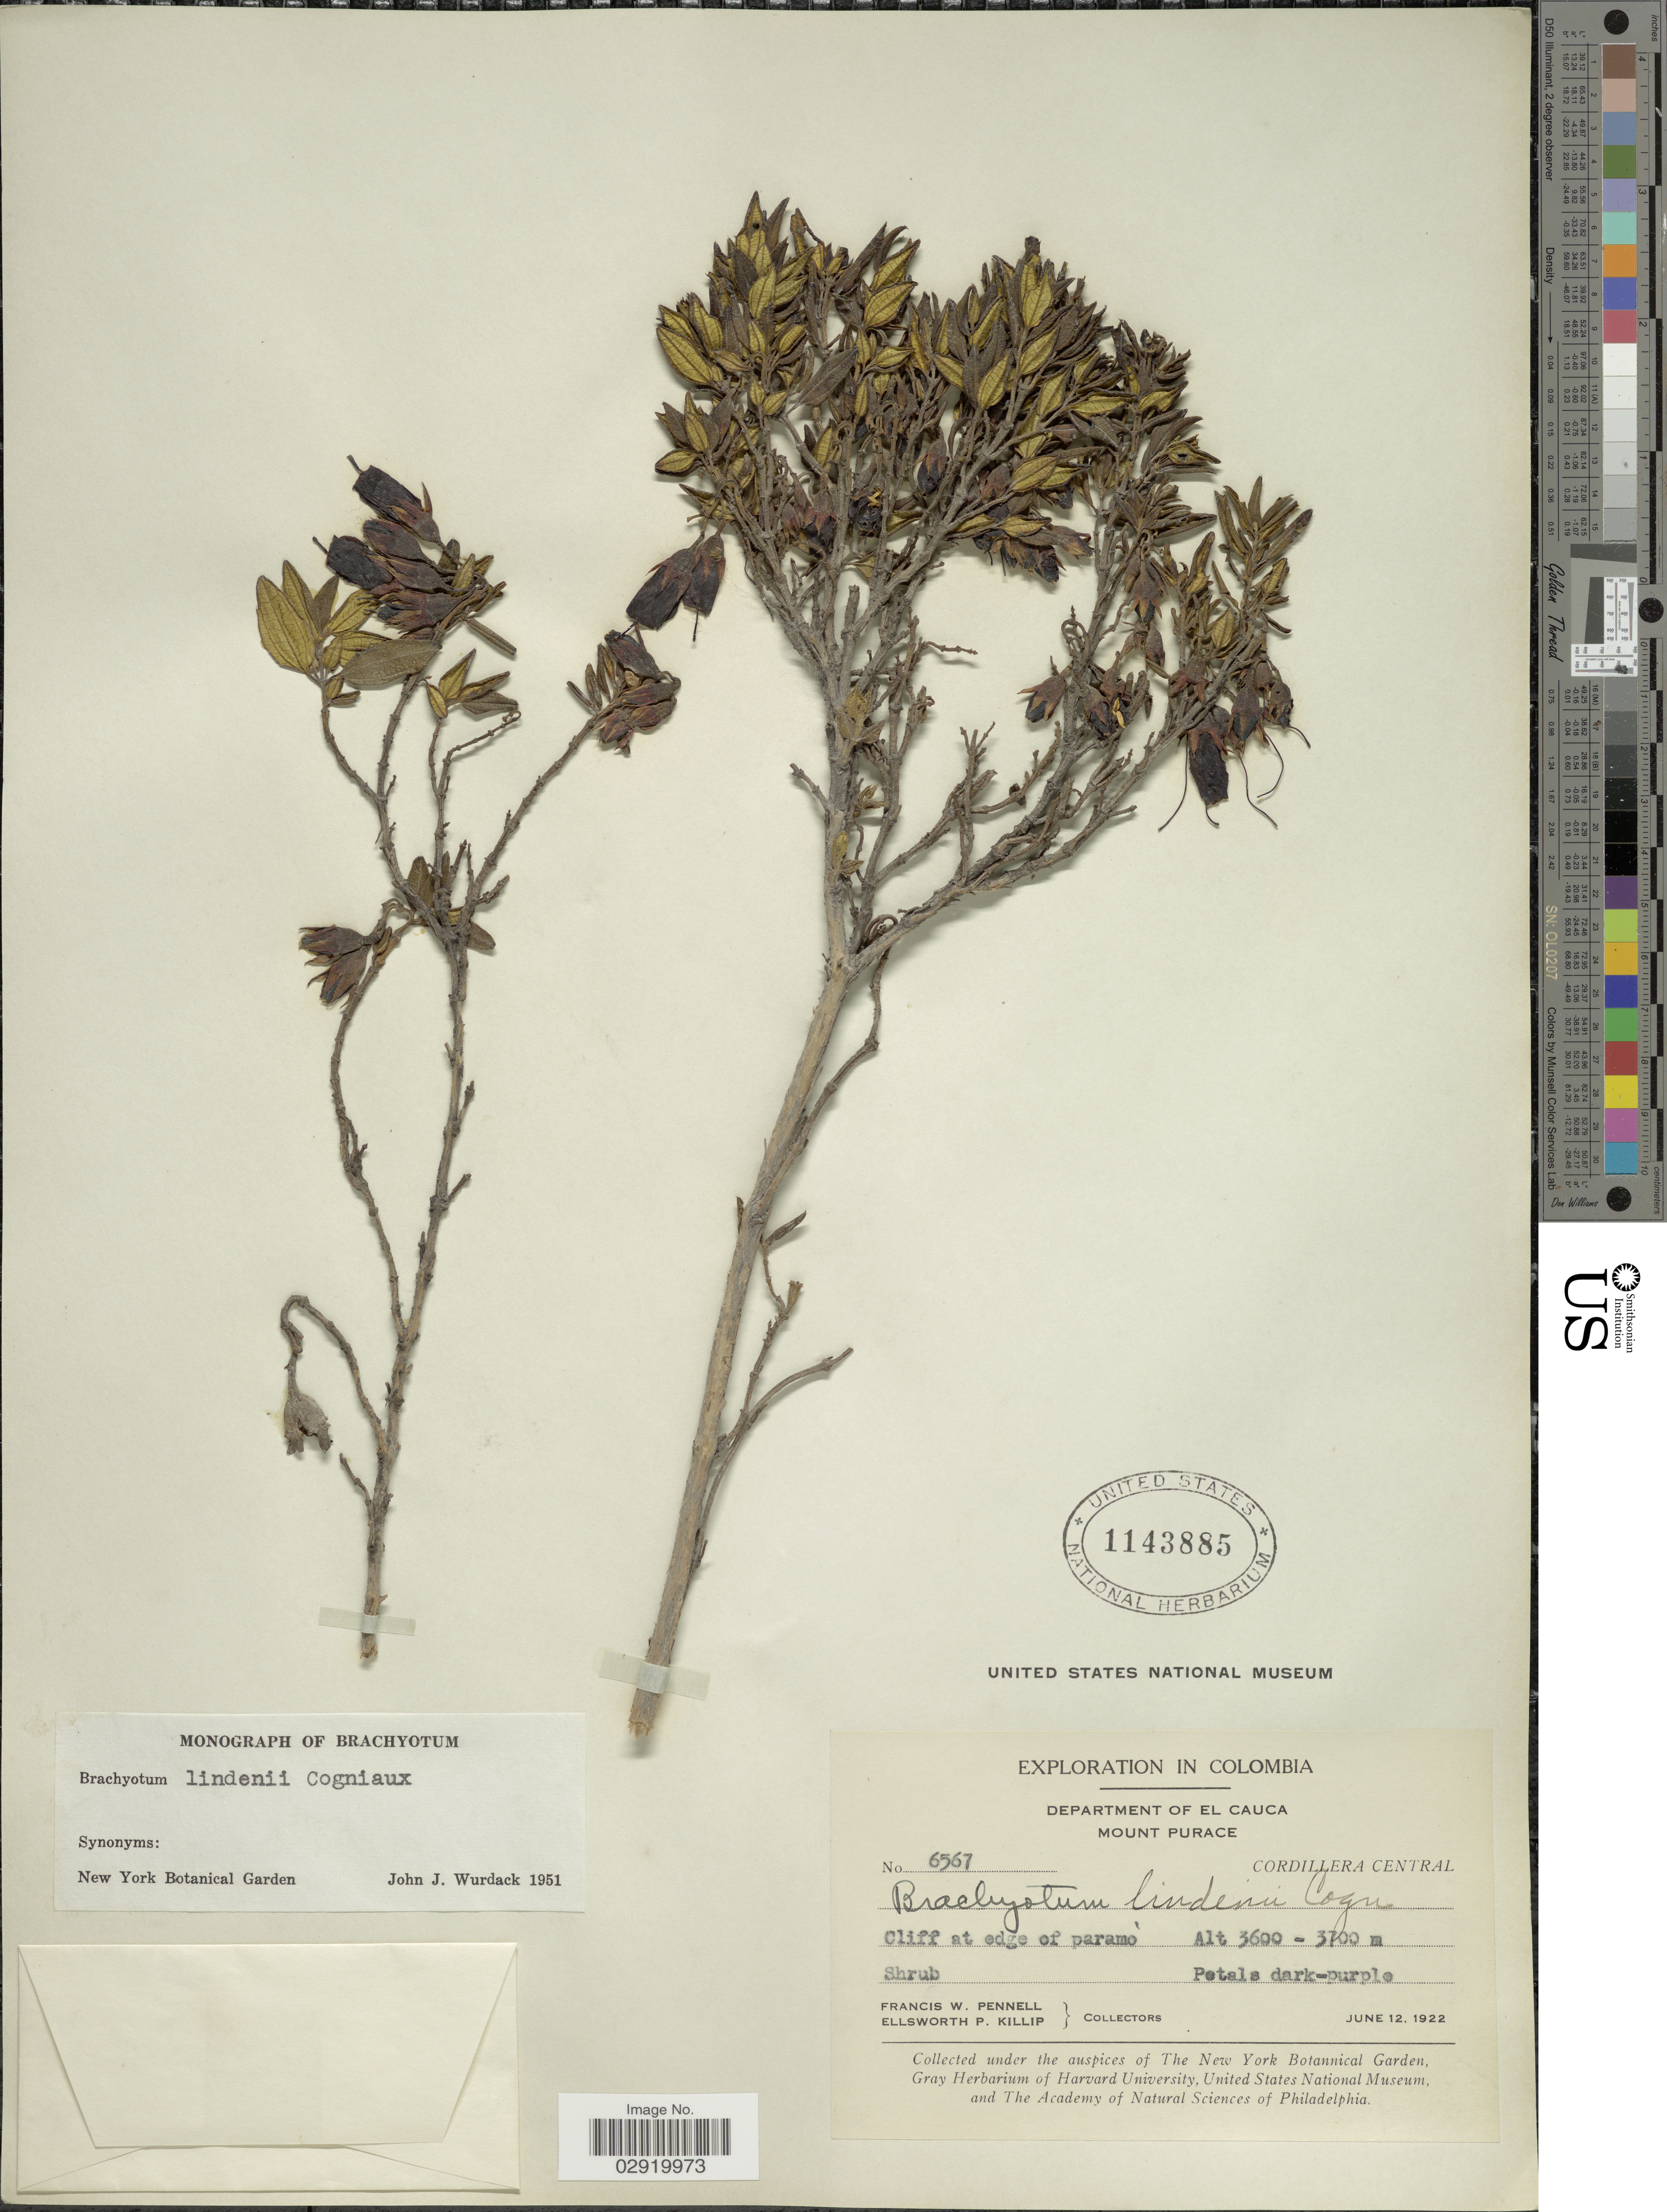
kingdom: Plantae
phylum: Tracheophyta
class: Magnoliopsida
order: Myrtales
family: Melastomataceae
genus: Brachyotum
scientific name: Brachyotum lindenii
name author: Cogn.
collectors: F. W. Pennell & E. P. Killip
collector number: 6567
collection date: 1922-06-12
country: Colombia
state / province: Valle del Cauca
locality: Department of El Cauca. Mount Purace. Cordillera Central. Cliff at edge of Paramo.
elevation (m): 3600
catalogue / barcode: US 1143885